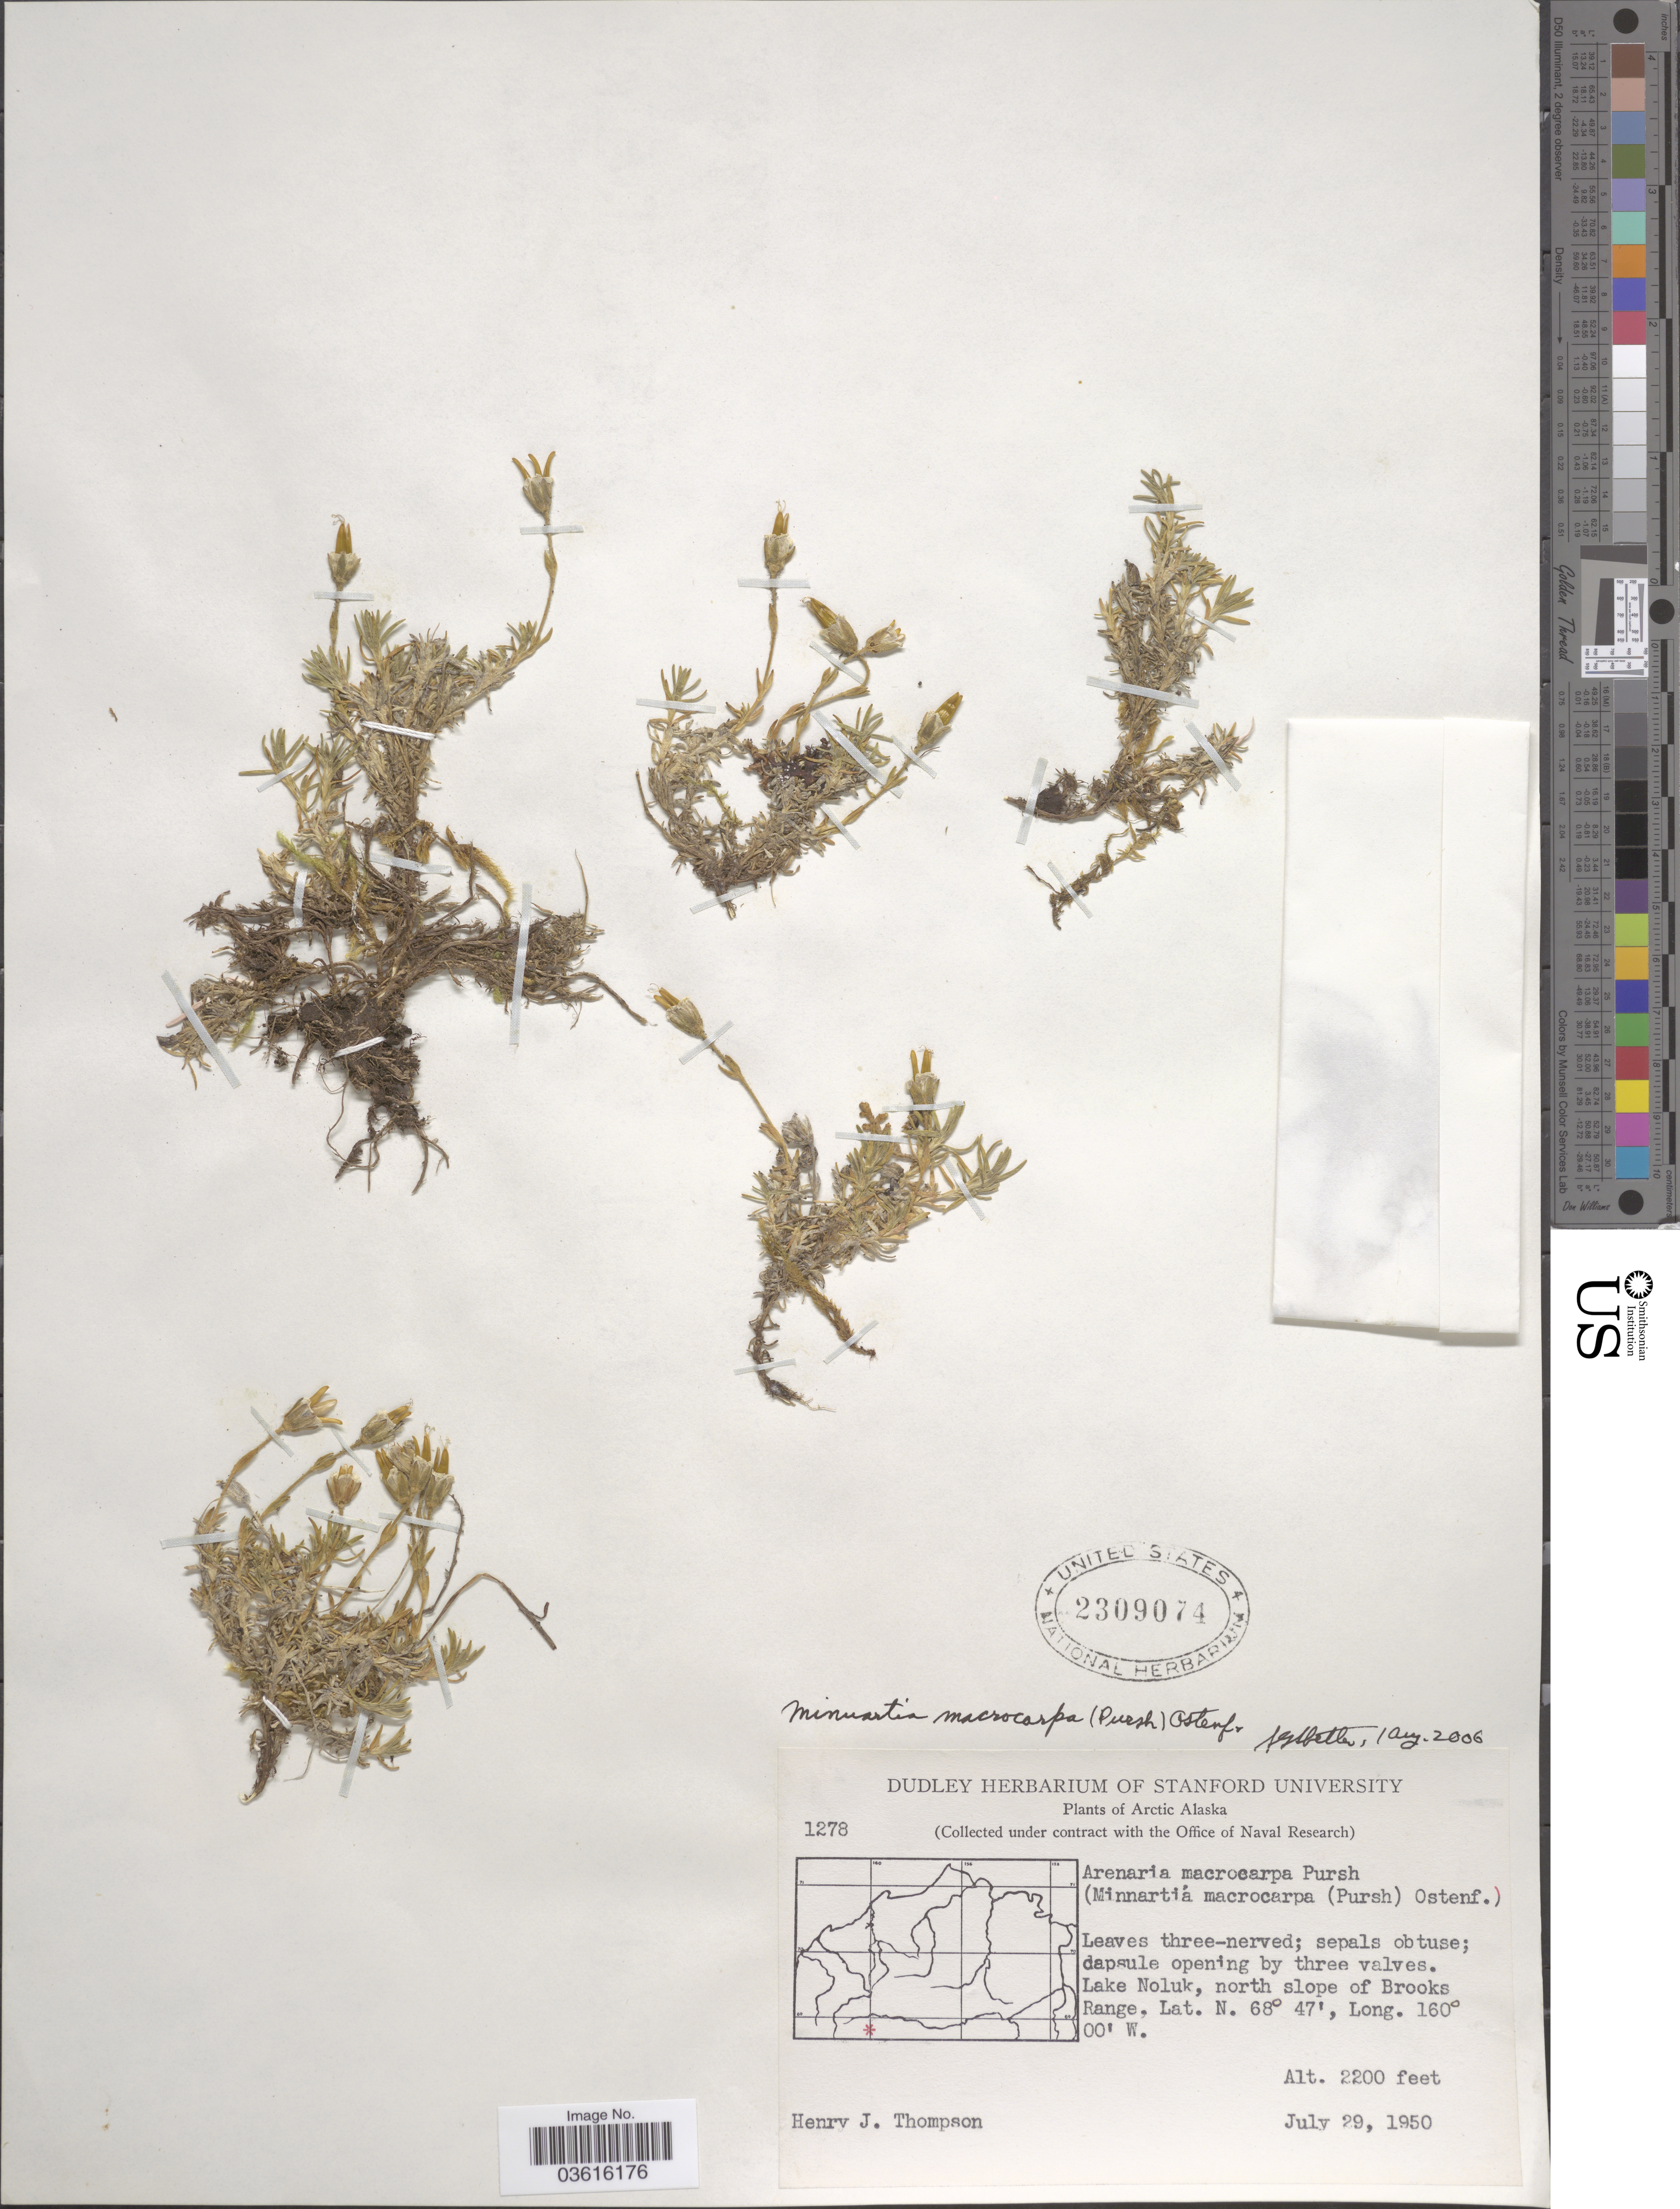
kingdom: Plantae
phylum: Tracheophyta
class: Magnoliopsida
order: Caryophyllales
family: Caryophyllaceae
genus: Pseudocherleria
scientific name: Pseudocherleria macrocarpa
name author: (Pursh) Dillenb. & Kadereit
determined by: U.S. National Herbarium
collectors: H. J. Thompson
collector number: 1278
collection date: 1950-07-29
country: United States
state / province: Alaska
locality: Arctic Alaska. Lake Noluk, north slope of Brooks Range.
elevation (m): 671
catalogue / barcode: US 2309074